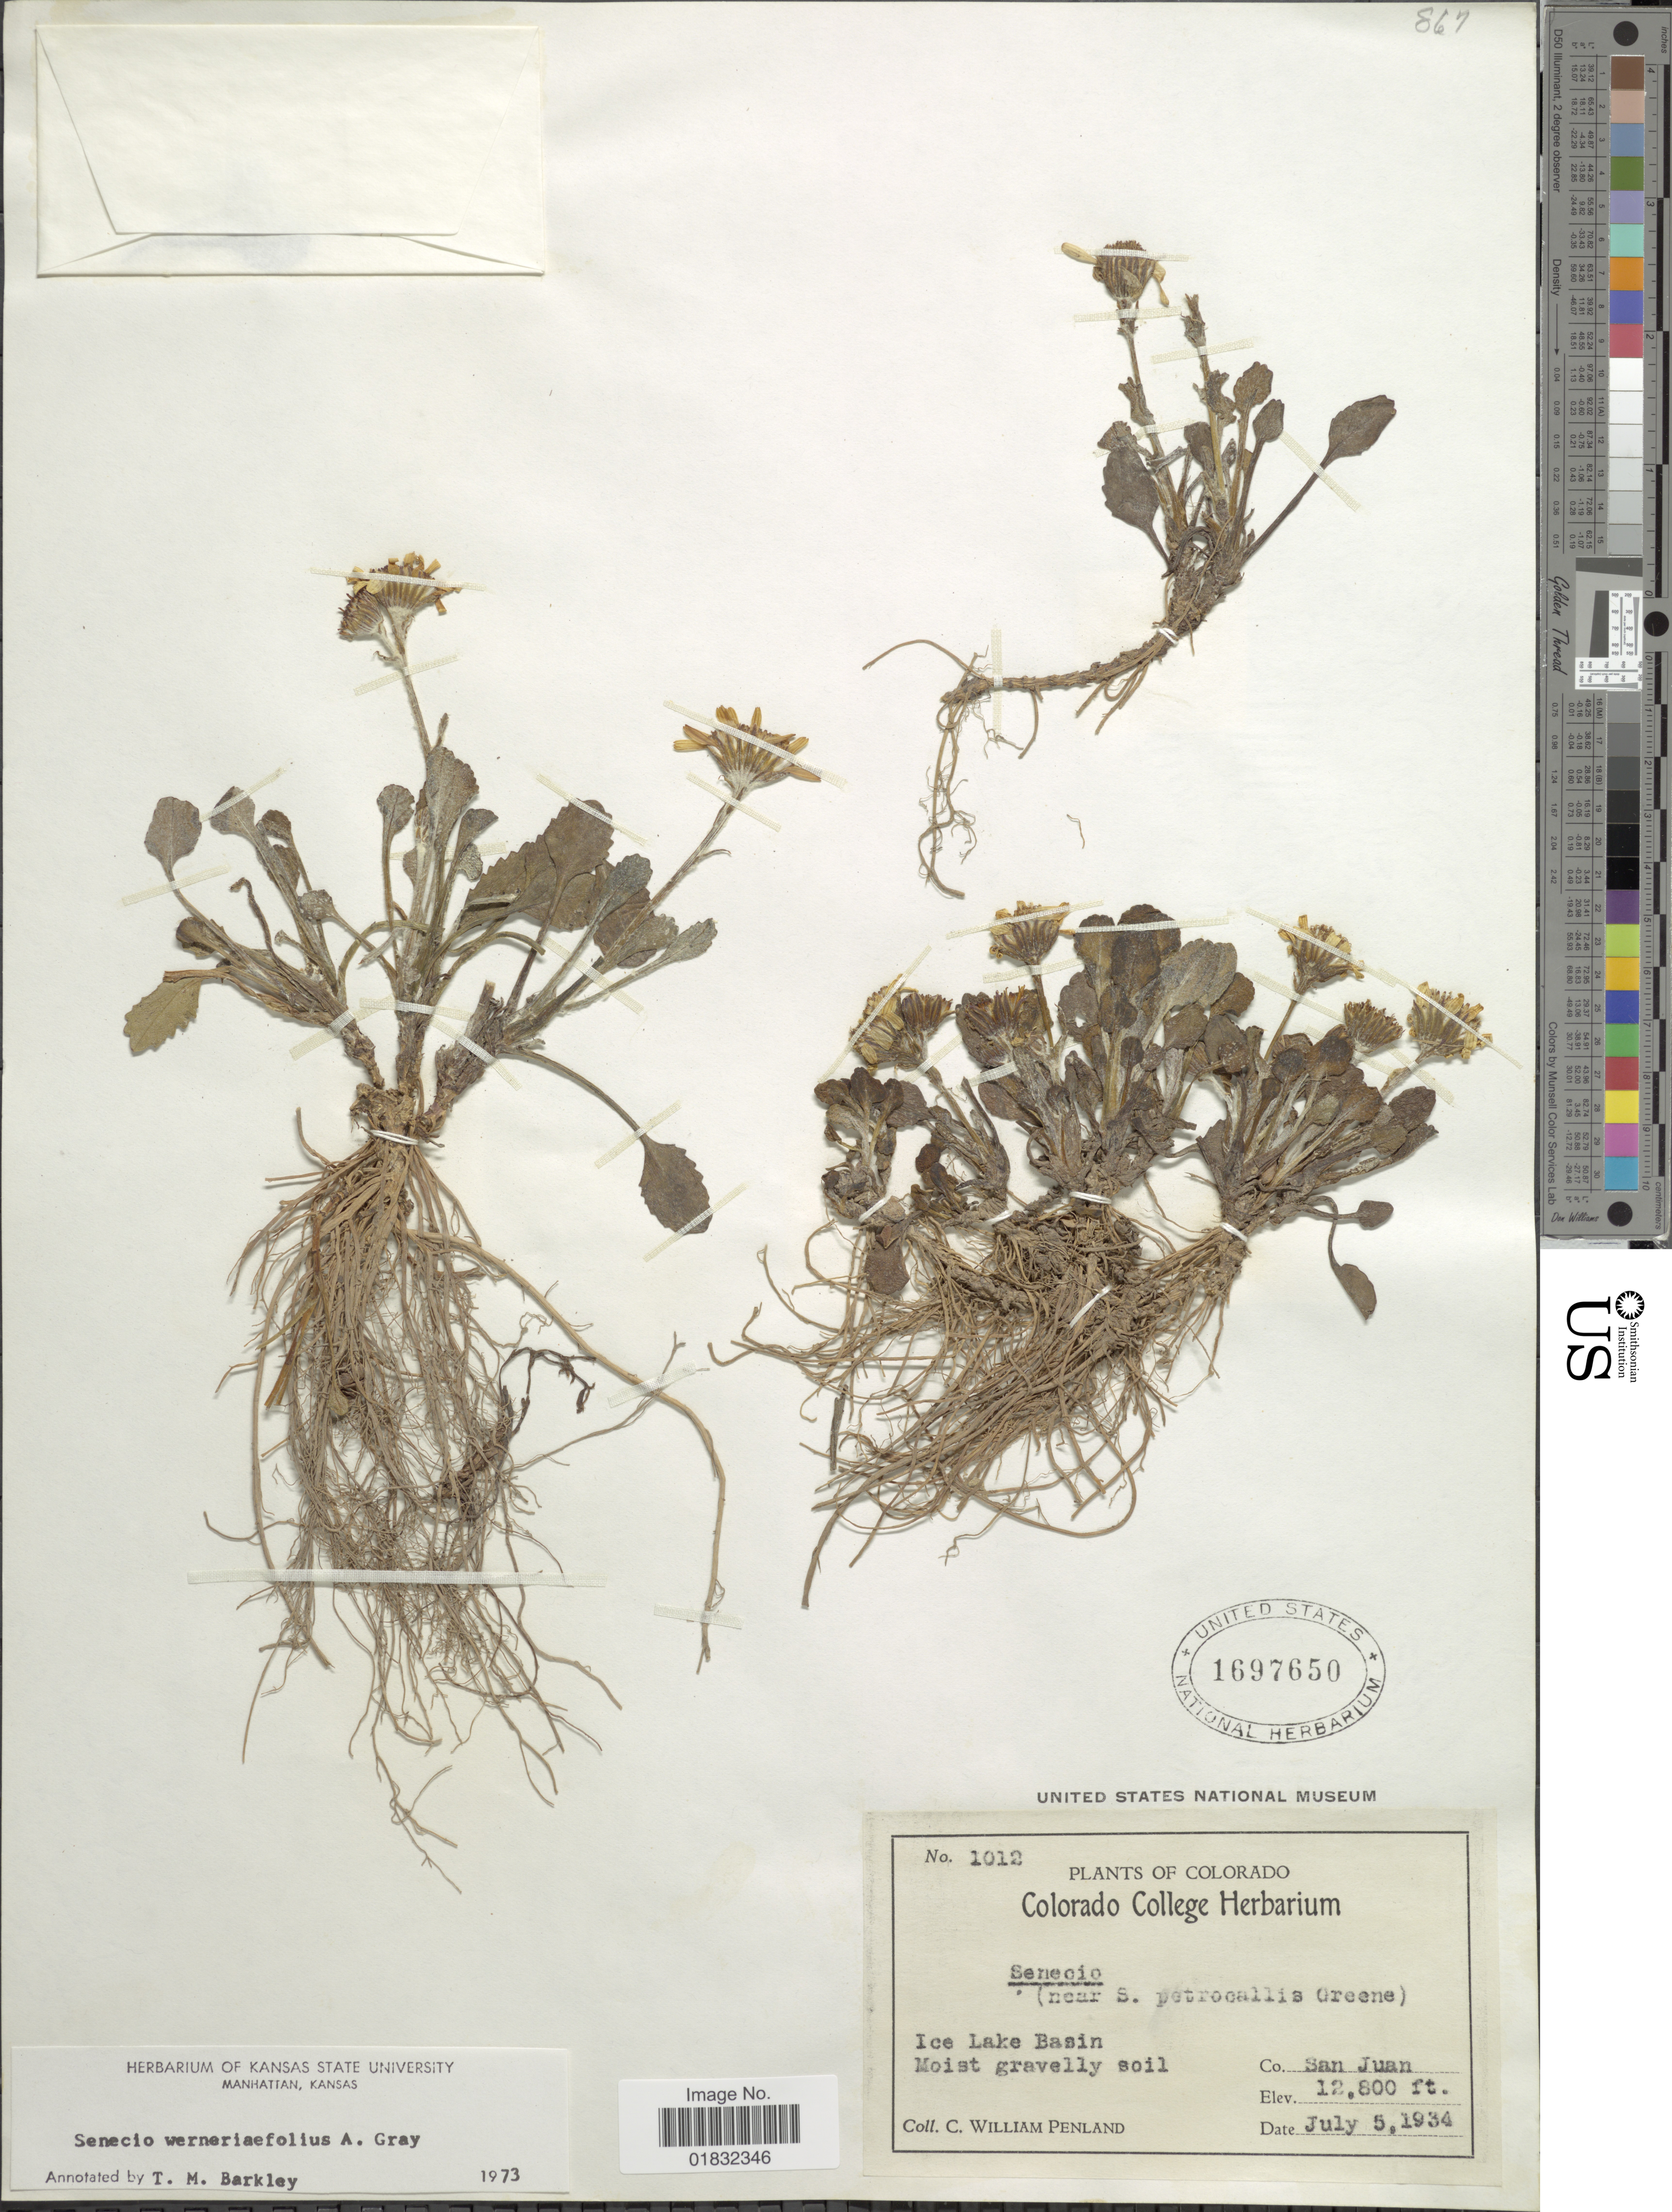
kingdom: Plantae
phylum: Tracheophyta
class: Magnoliopsida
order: Asterales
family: Asteraceae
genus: Packera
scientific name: Packera werneriifolia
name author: (A. Gray) W.A. Weber & Á. Löve ex Trock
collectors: C. W. Penland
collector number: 1012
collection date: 1934-07-05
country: United States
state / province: Colorado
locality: Ice lake Basin, Moist gravelly soil, Co San Juan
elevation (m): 3901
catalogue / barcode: US 1697650